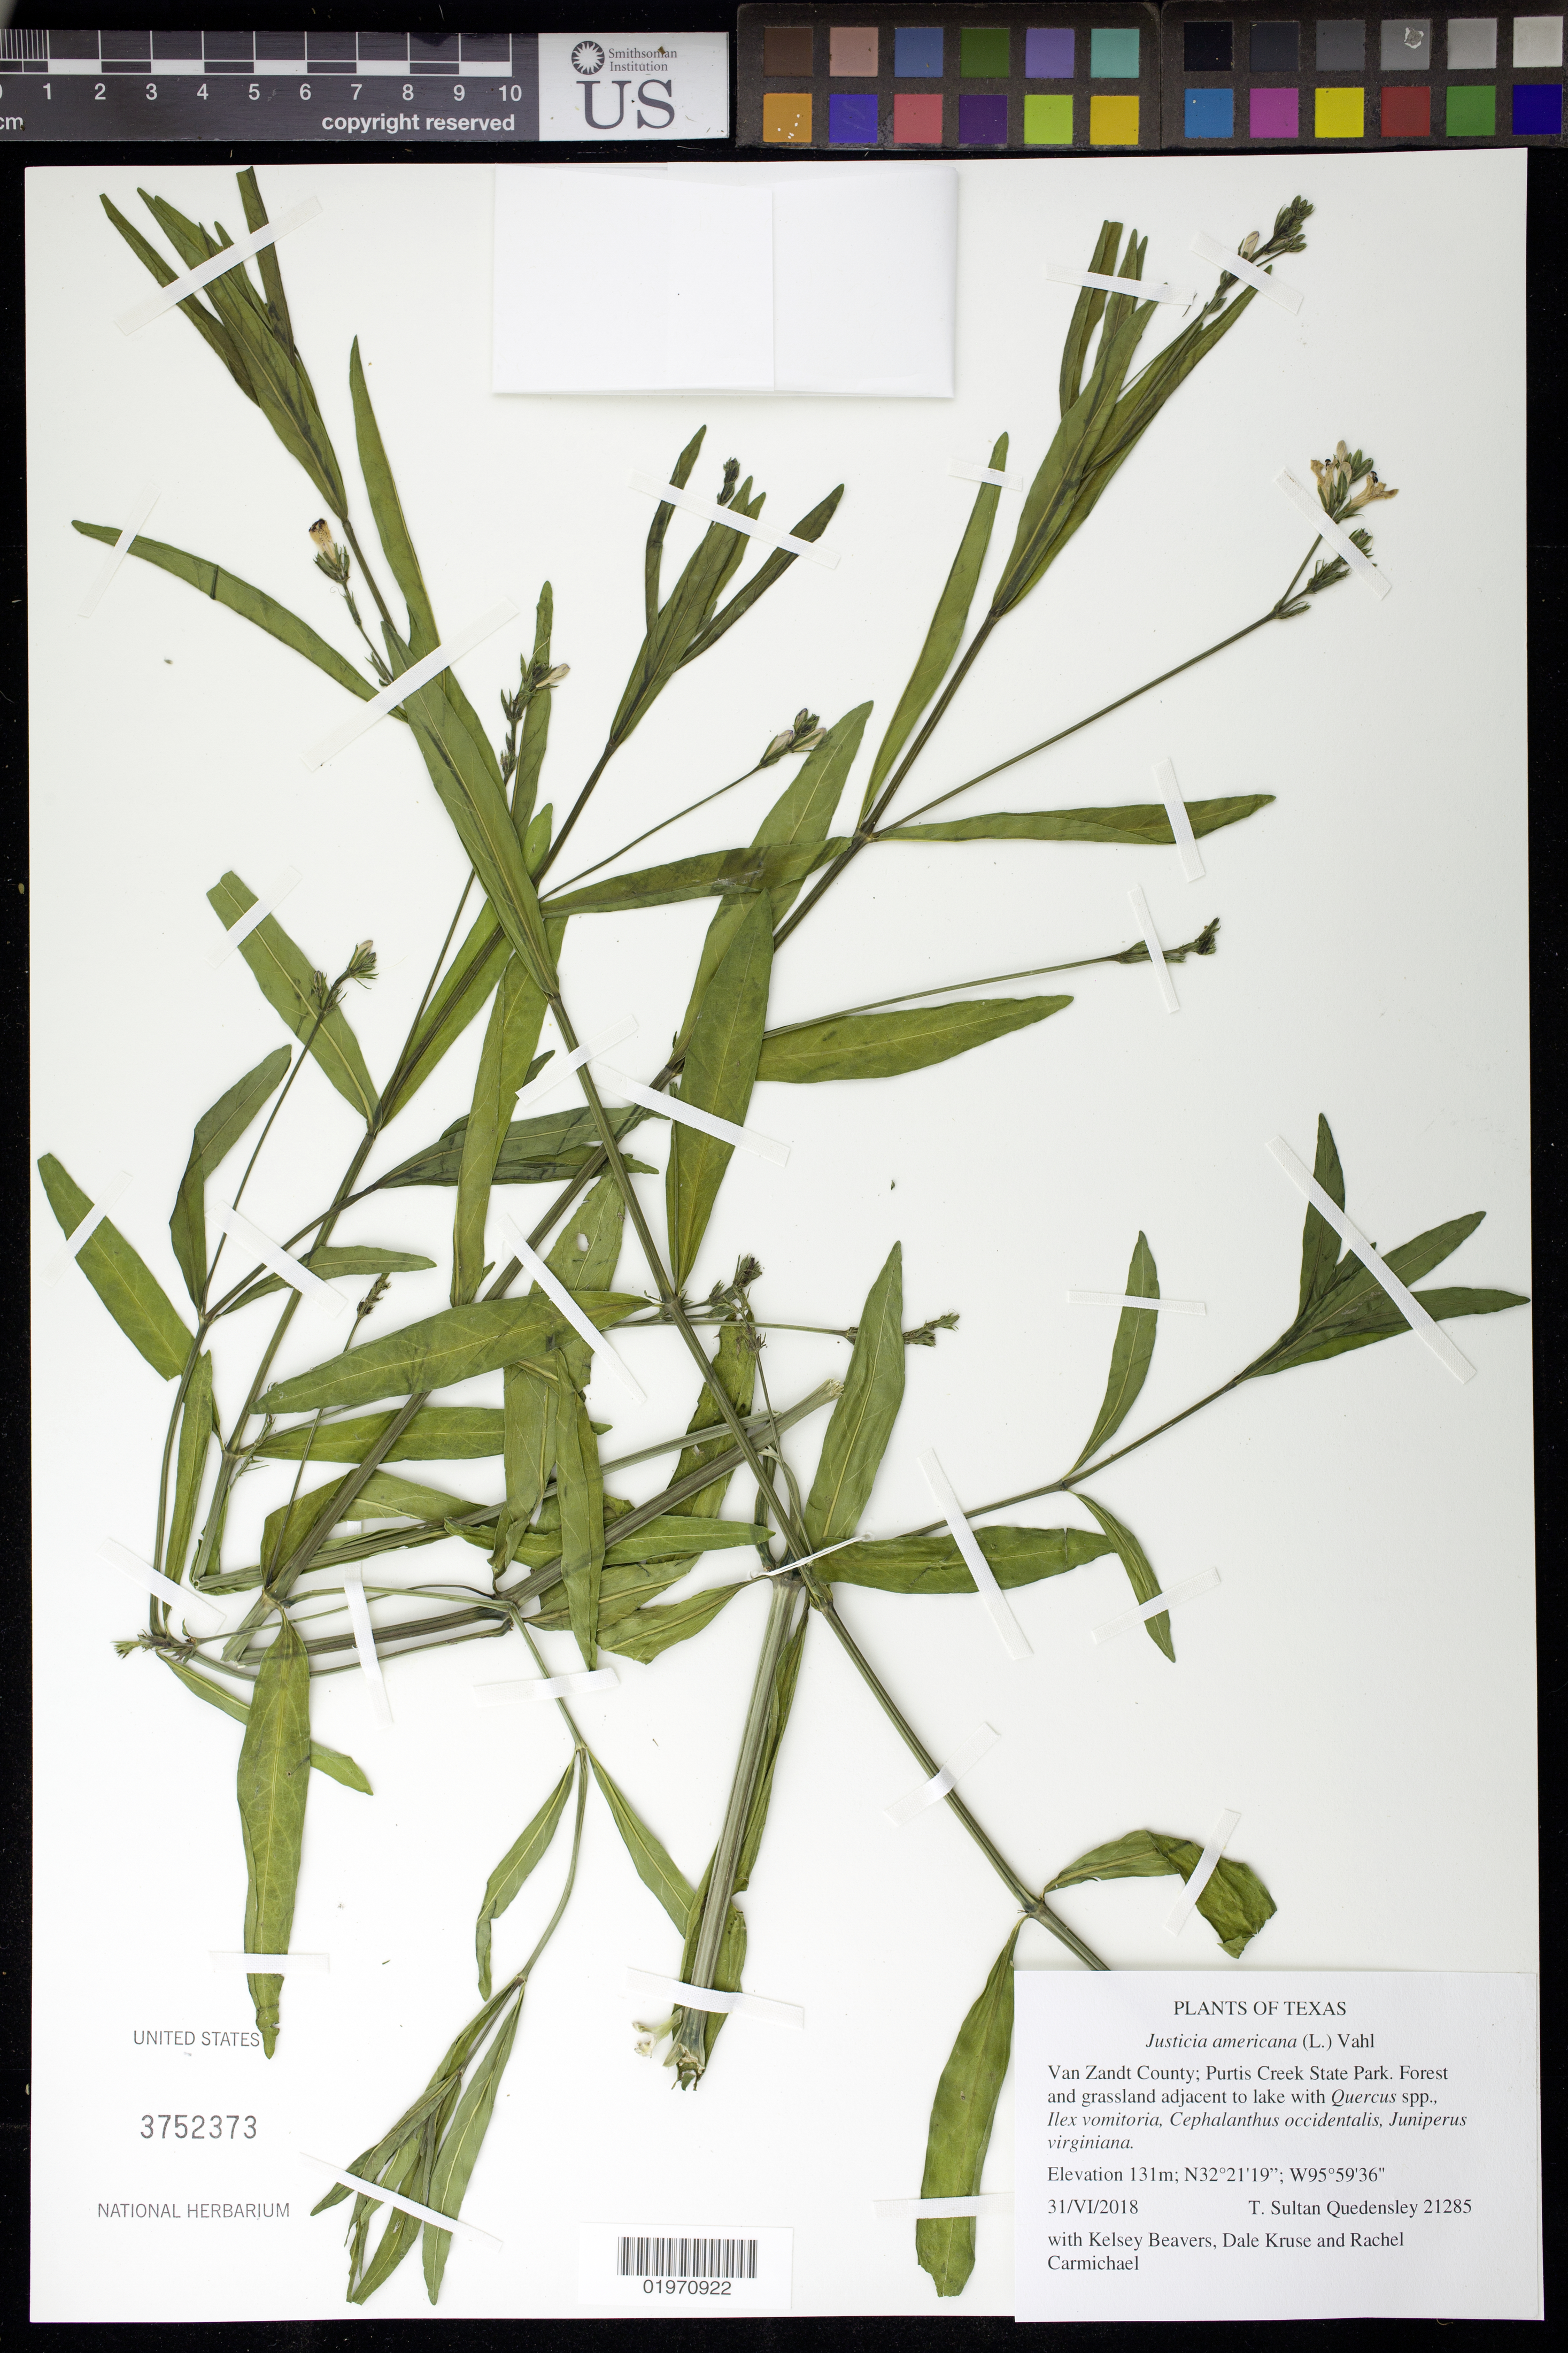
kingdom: Plantae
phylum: Tracheophyta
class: Magnoliopsida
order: Lamiales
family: Acanthaceae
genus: Justicia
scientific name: Justicia americana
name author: (L.) Vahl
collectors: T. S. Quedensley, K. Beavers, D. Kruse & R. Carmichael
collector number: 21285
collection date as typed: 30 Jun 2018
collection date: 2018-06-30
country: United States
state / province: Texas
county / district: Van Zaudt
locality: Purtis Creek State Park.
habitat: Forest and grassland adjacent to lake with Quercus spp., Ilex vomitoria, Cephalanthus occidentalis, Juniperus virginiana.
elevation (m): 131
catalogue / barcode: US 3752373